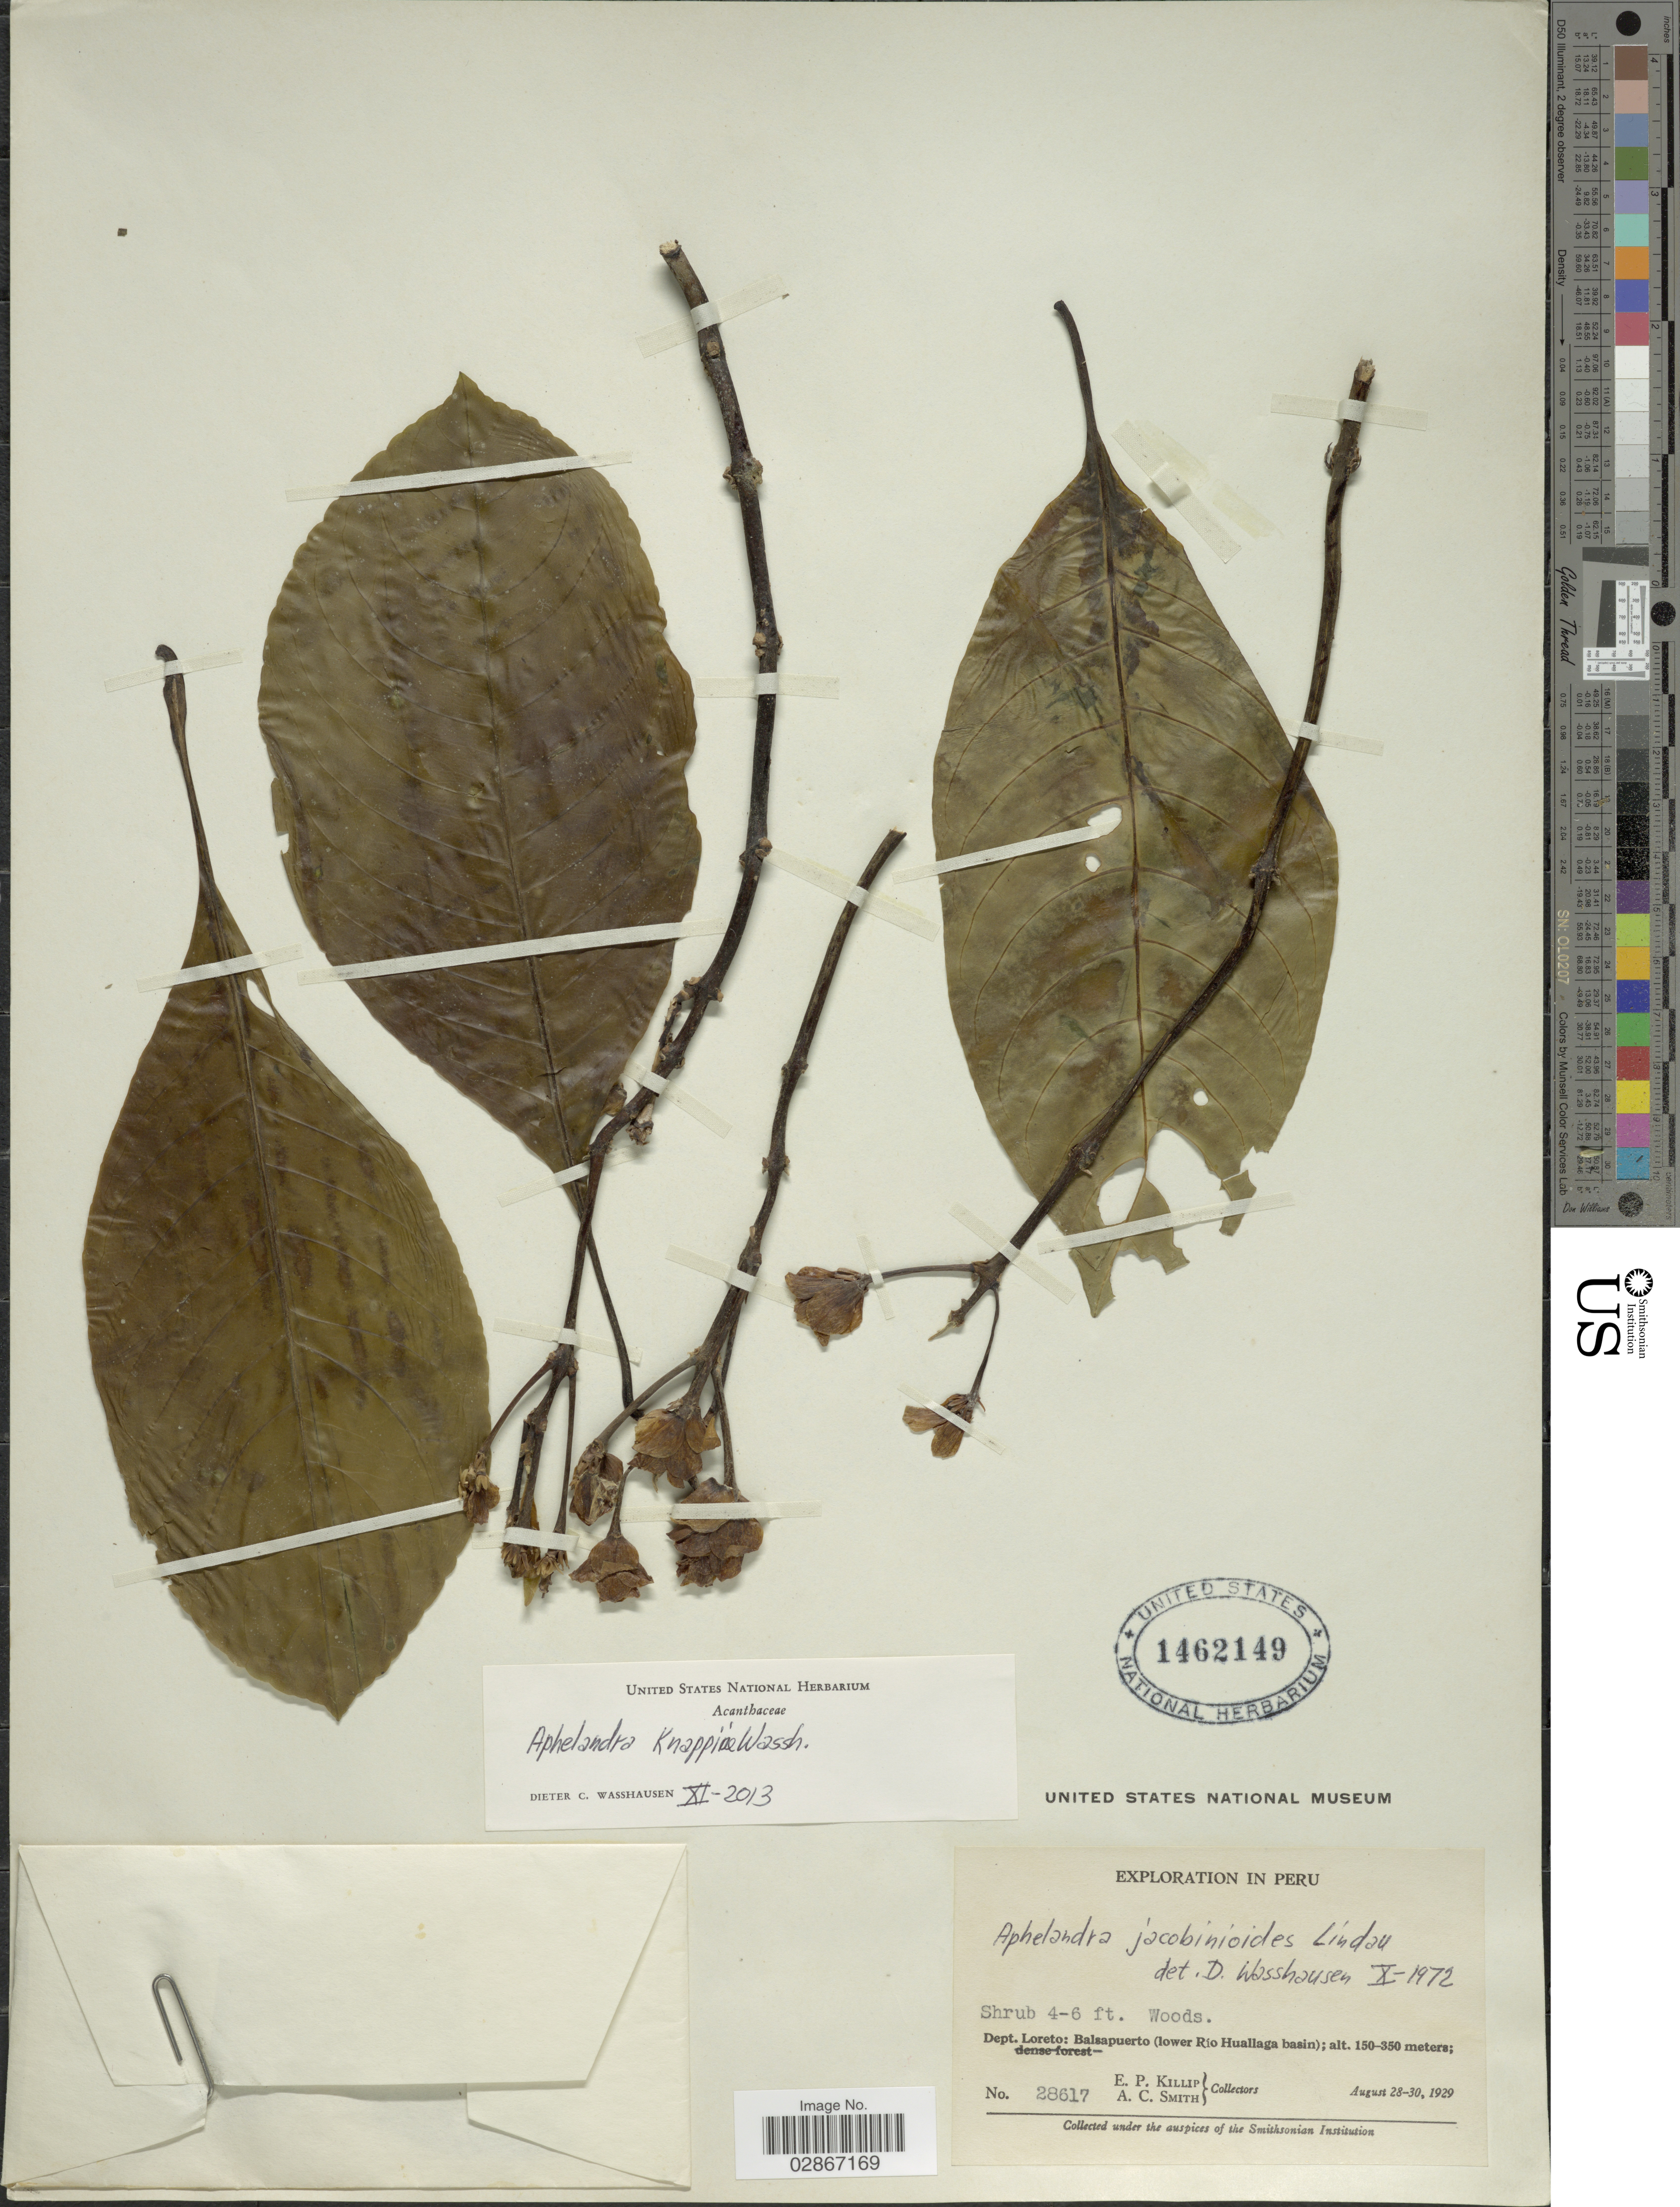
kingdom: Plantae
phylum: Tracheophyta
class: Magnoliopsida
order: Lamiales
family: Acanthaceae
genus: Aphelandra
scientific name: Aphelandra knappiae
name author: Wassh.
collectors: E. P. Killip & A. C. Smith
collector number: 28617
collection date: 1929-08-28/1929-08-30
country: Peru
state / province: Loreto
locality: Dept. Loreto: Balsapuerto (lower Río Huallaga basin).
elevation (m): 150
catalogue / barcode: US 1462149